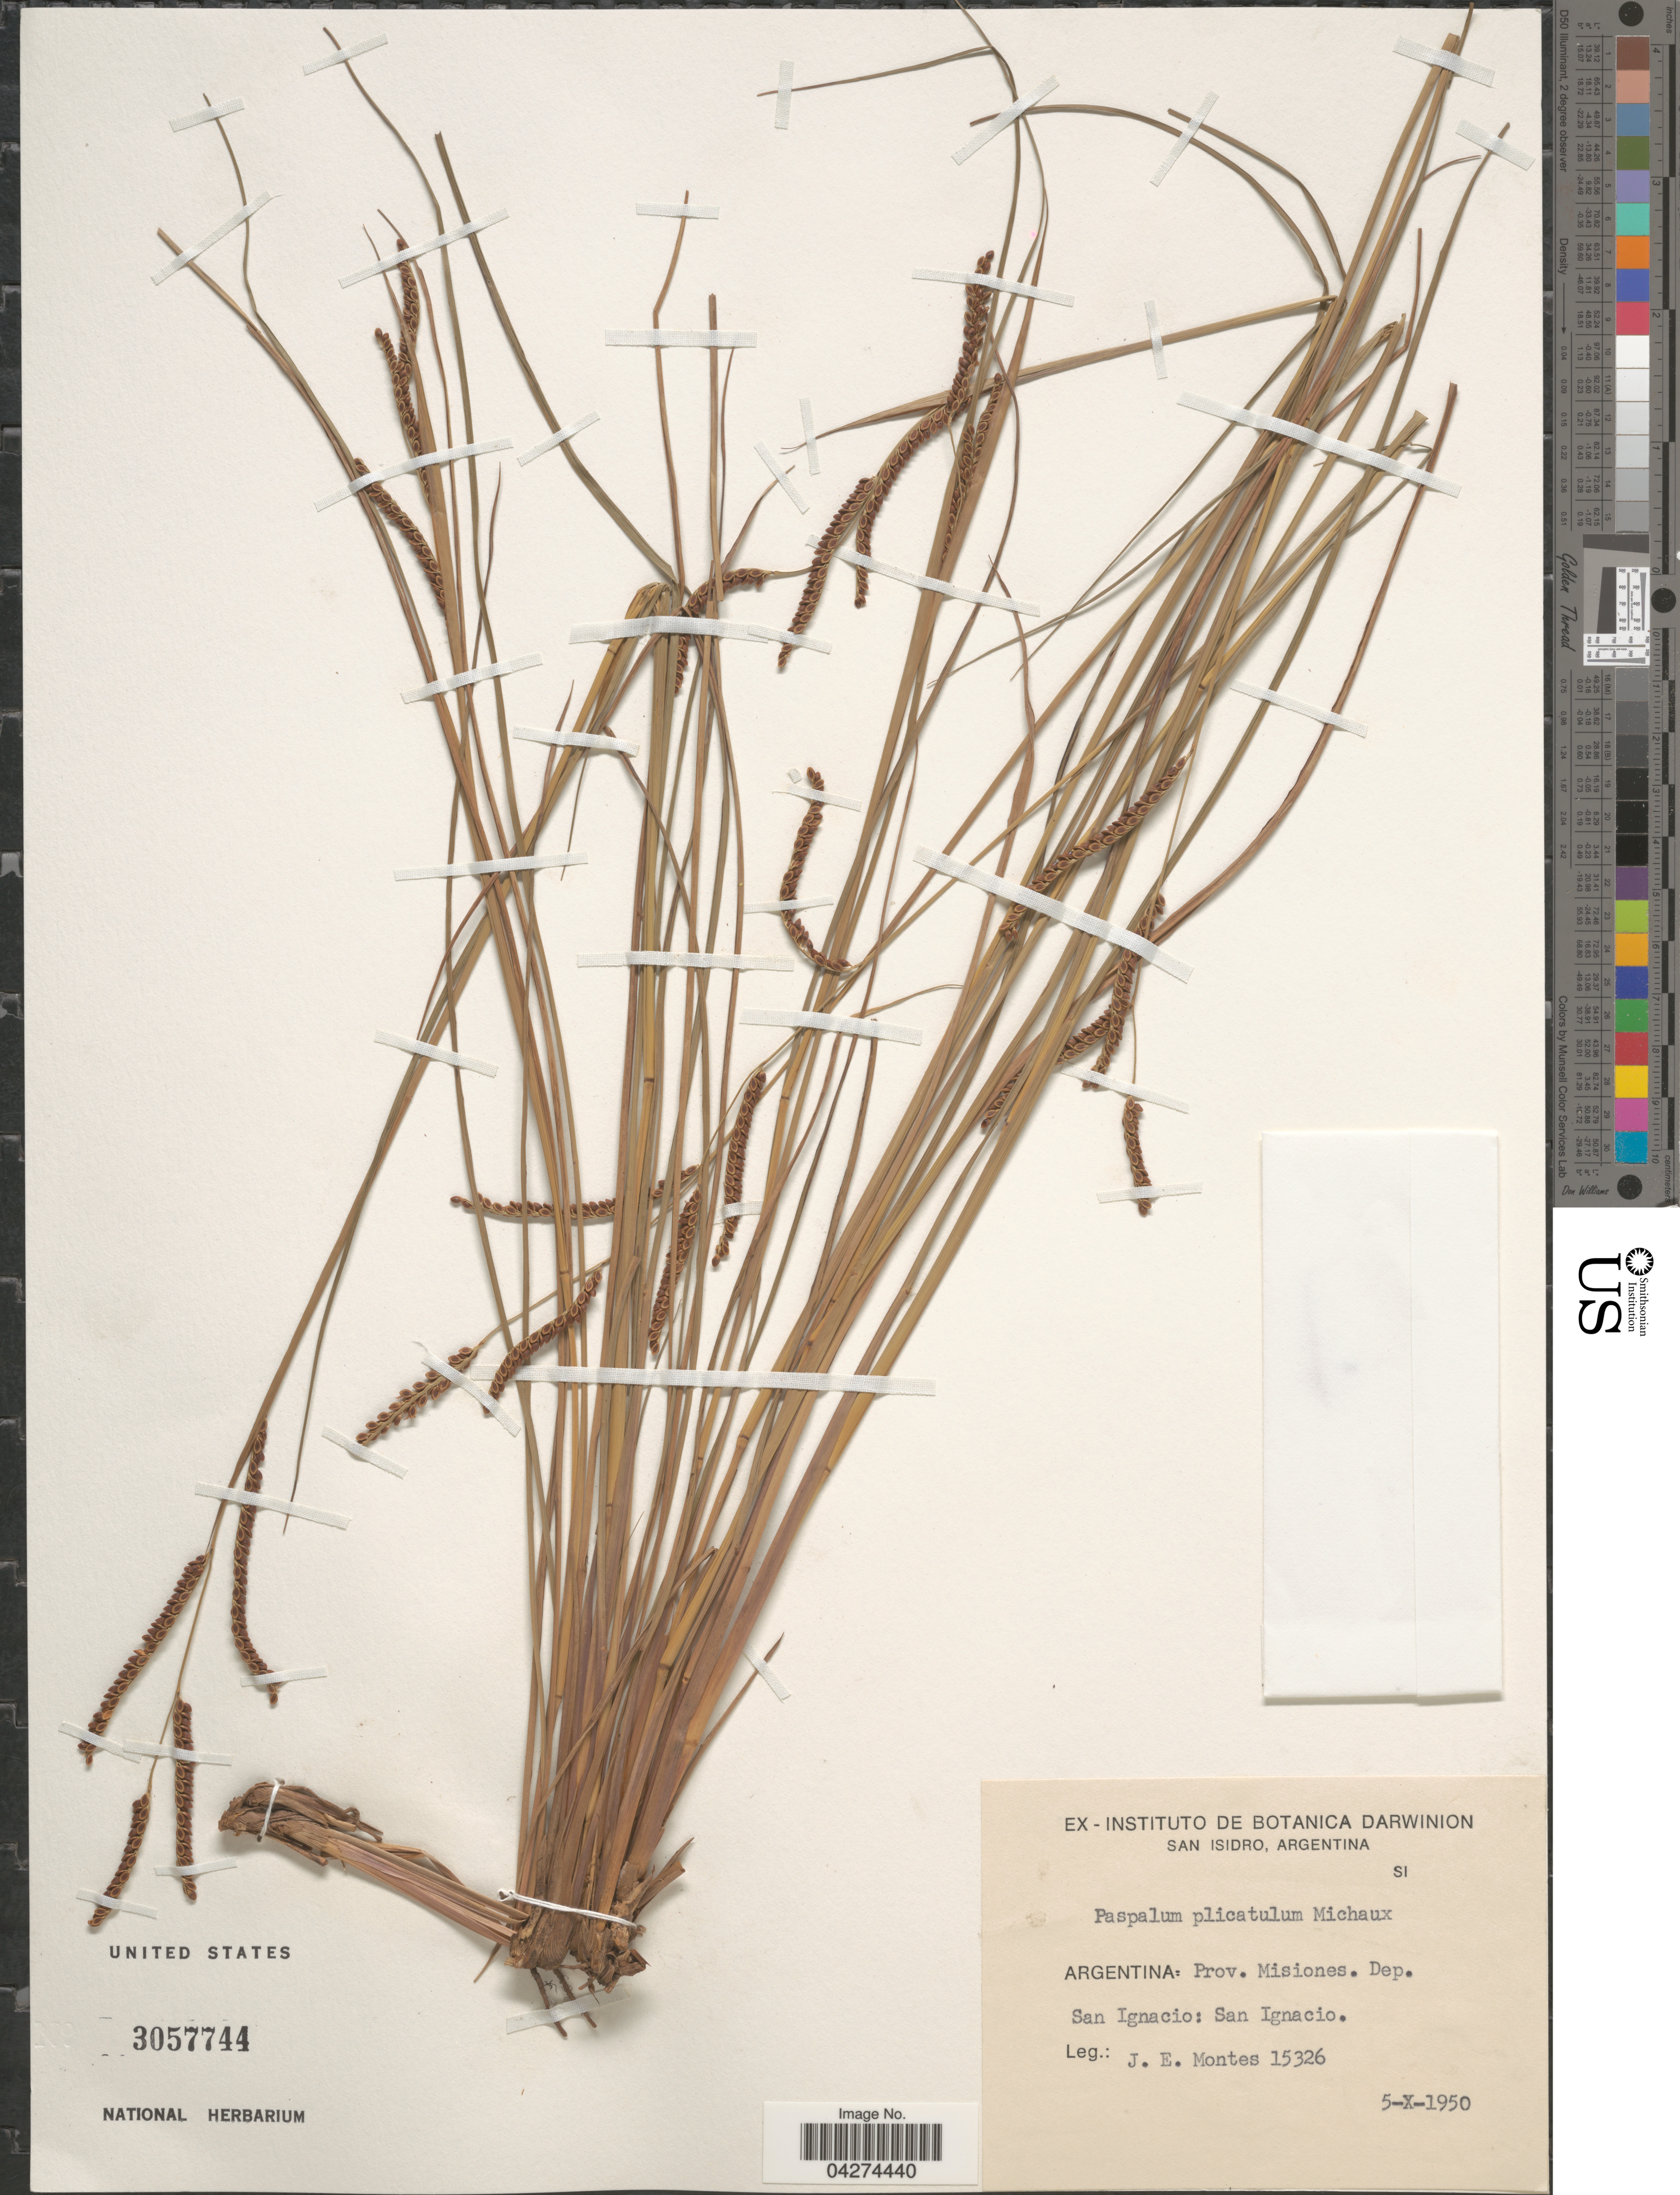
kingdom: Plantae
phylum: Tracheophyta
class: Liliopsida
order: Poales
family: Poaceae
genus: Paspalum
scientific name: Paspalum plicatulum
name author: Michx.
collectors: J. E. Montes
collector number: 15326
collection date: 1950-10-05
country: Argentina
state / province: Misiones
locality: Dep. San Ignacio: San Ignacio.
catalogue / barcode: US 3057744